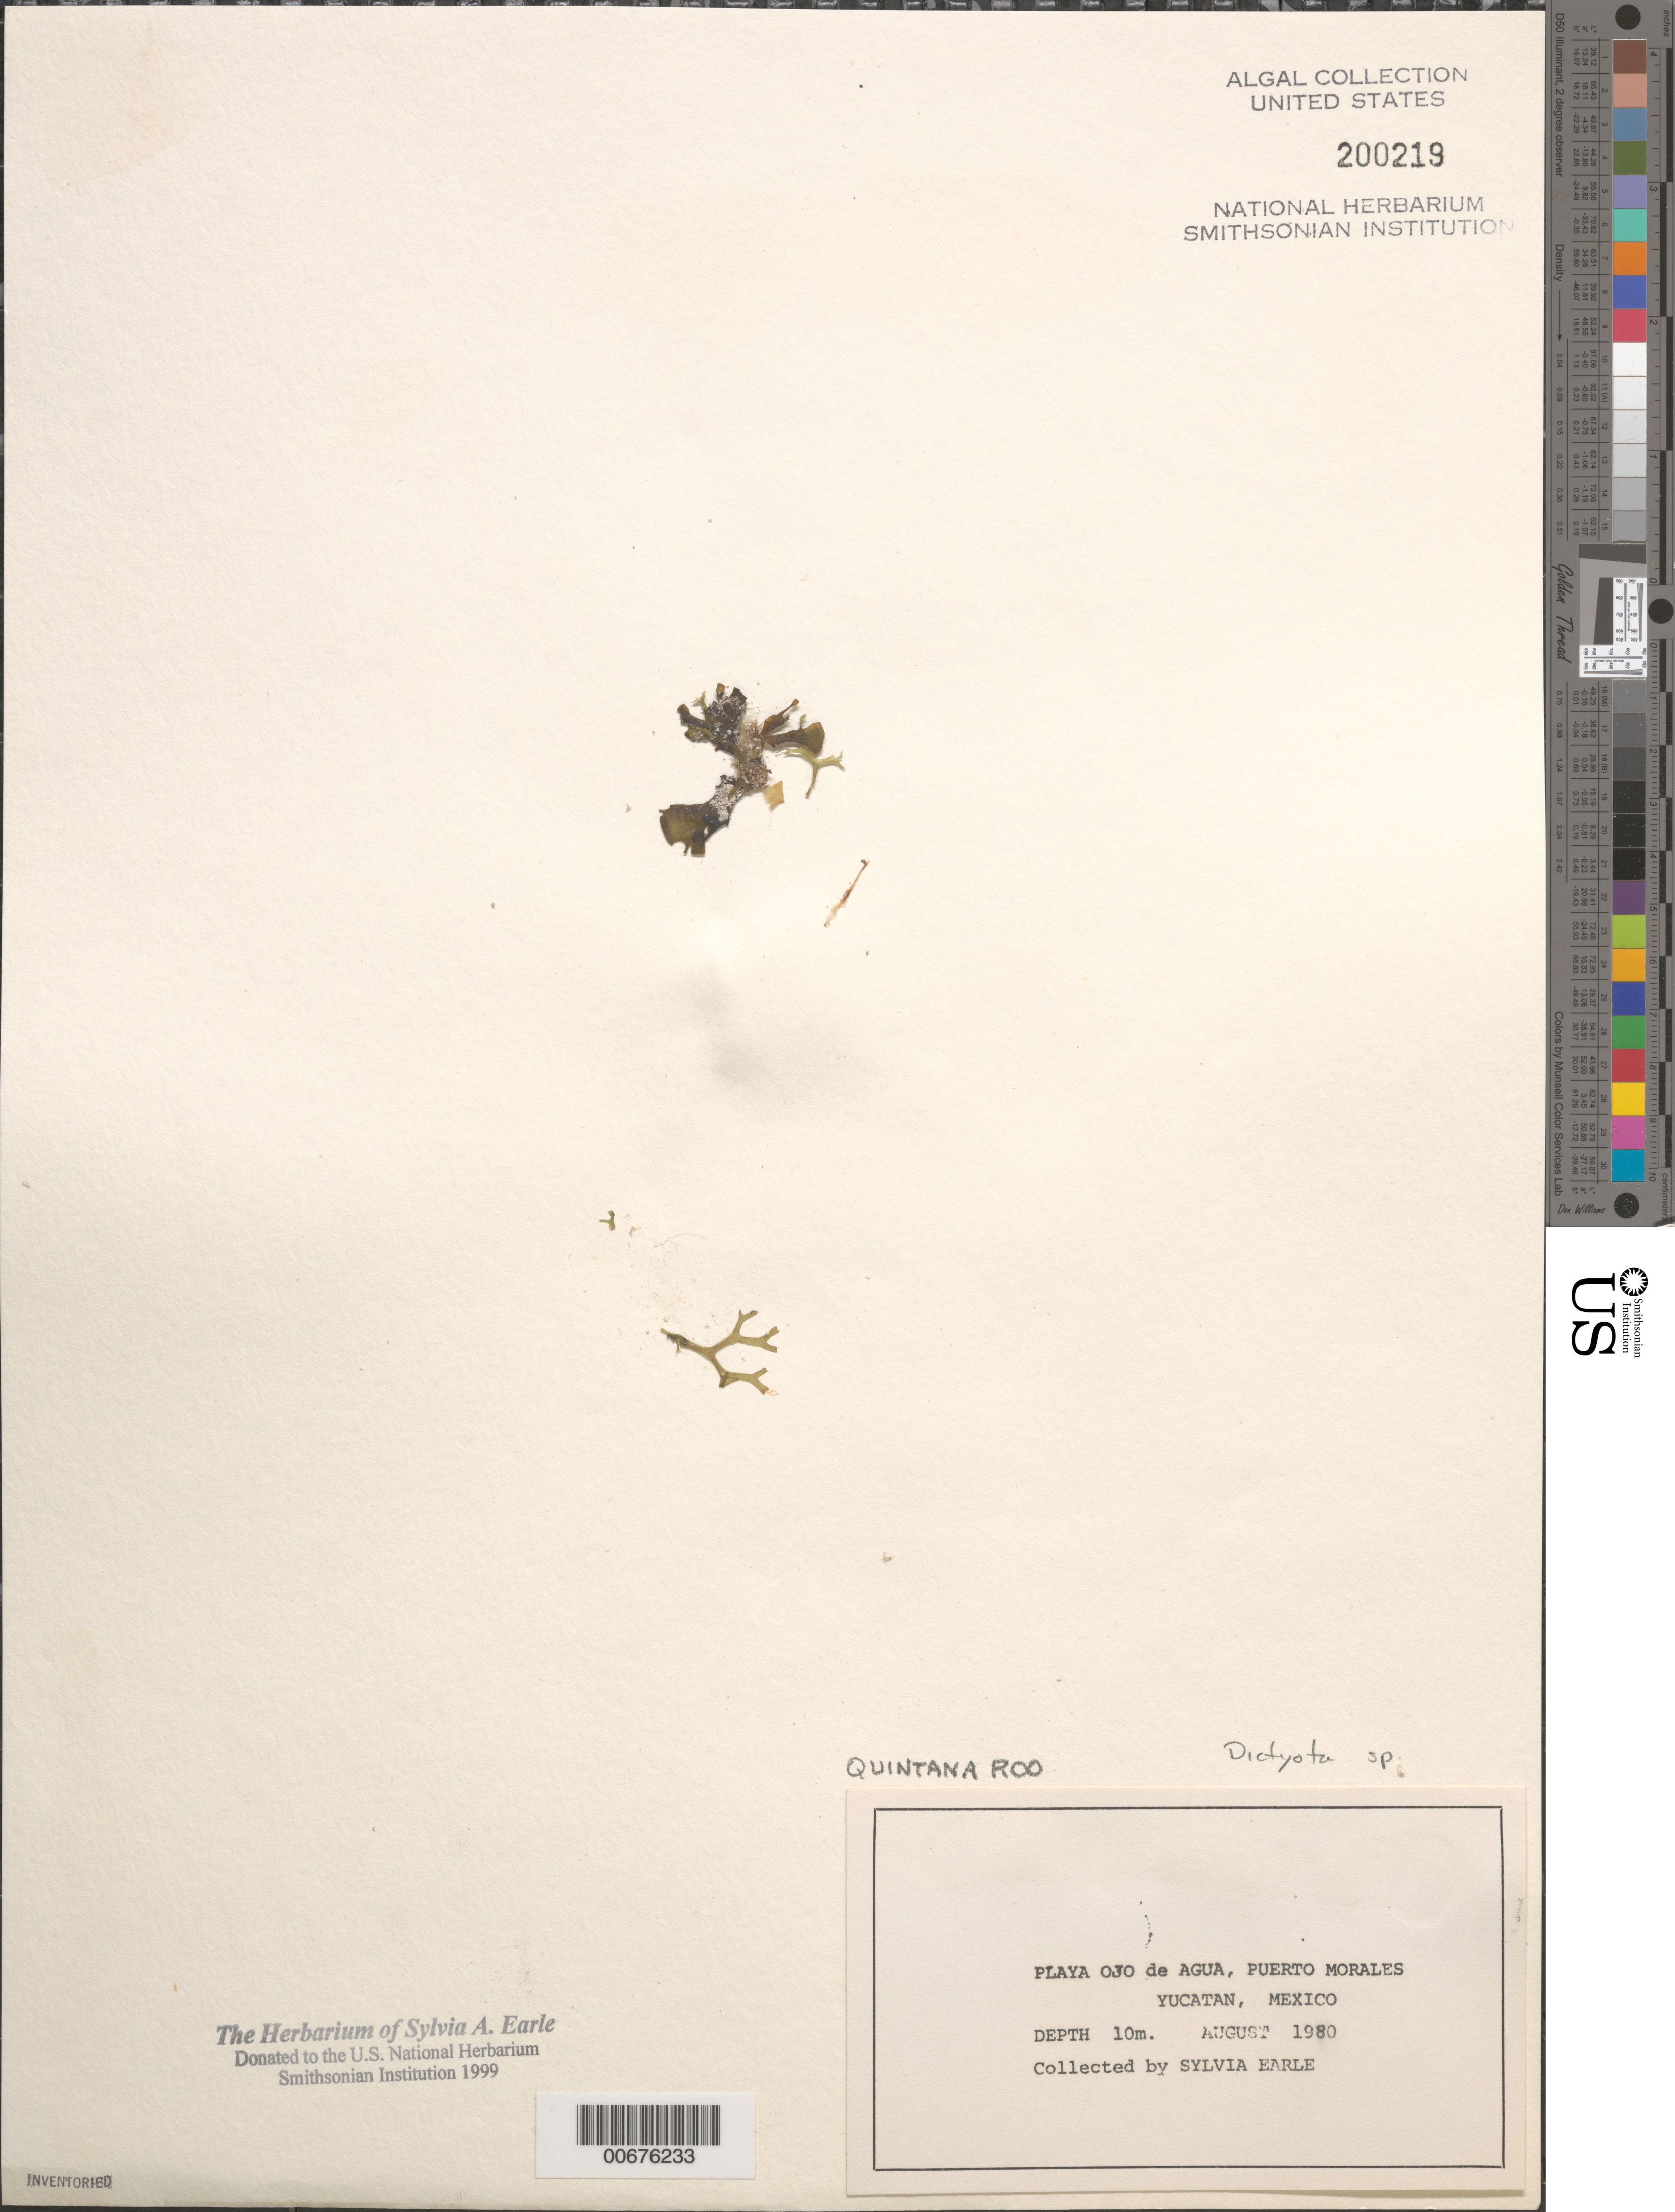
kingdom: Chromista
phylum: Ochrophyta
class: Phaeophyceae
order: Dictyotales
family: Dictyotaceae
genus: Dictyota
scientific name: Dictyota sp.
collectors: S. A. Earle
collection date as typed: Aug 1980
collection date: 1980-08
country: Mexico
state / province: Quintana Roo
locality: Playa Ojo de Agua, Puerto Morales, Yucatan Peninsula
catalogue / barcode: US 200219